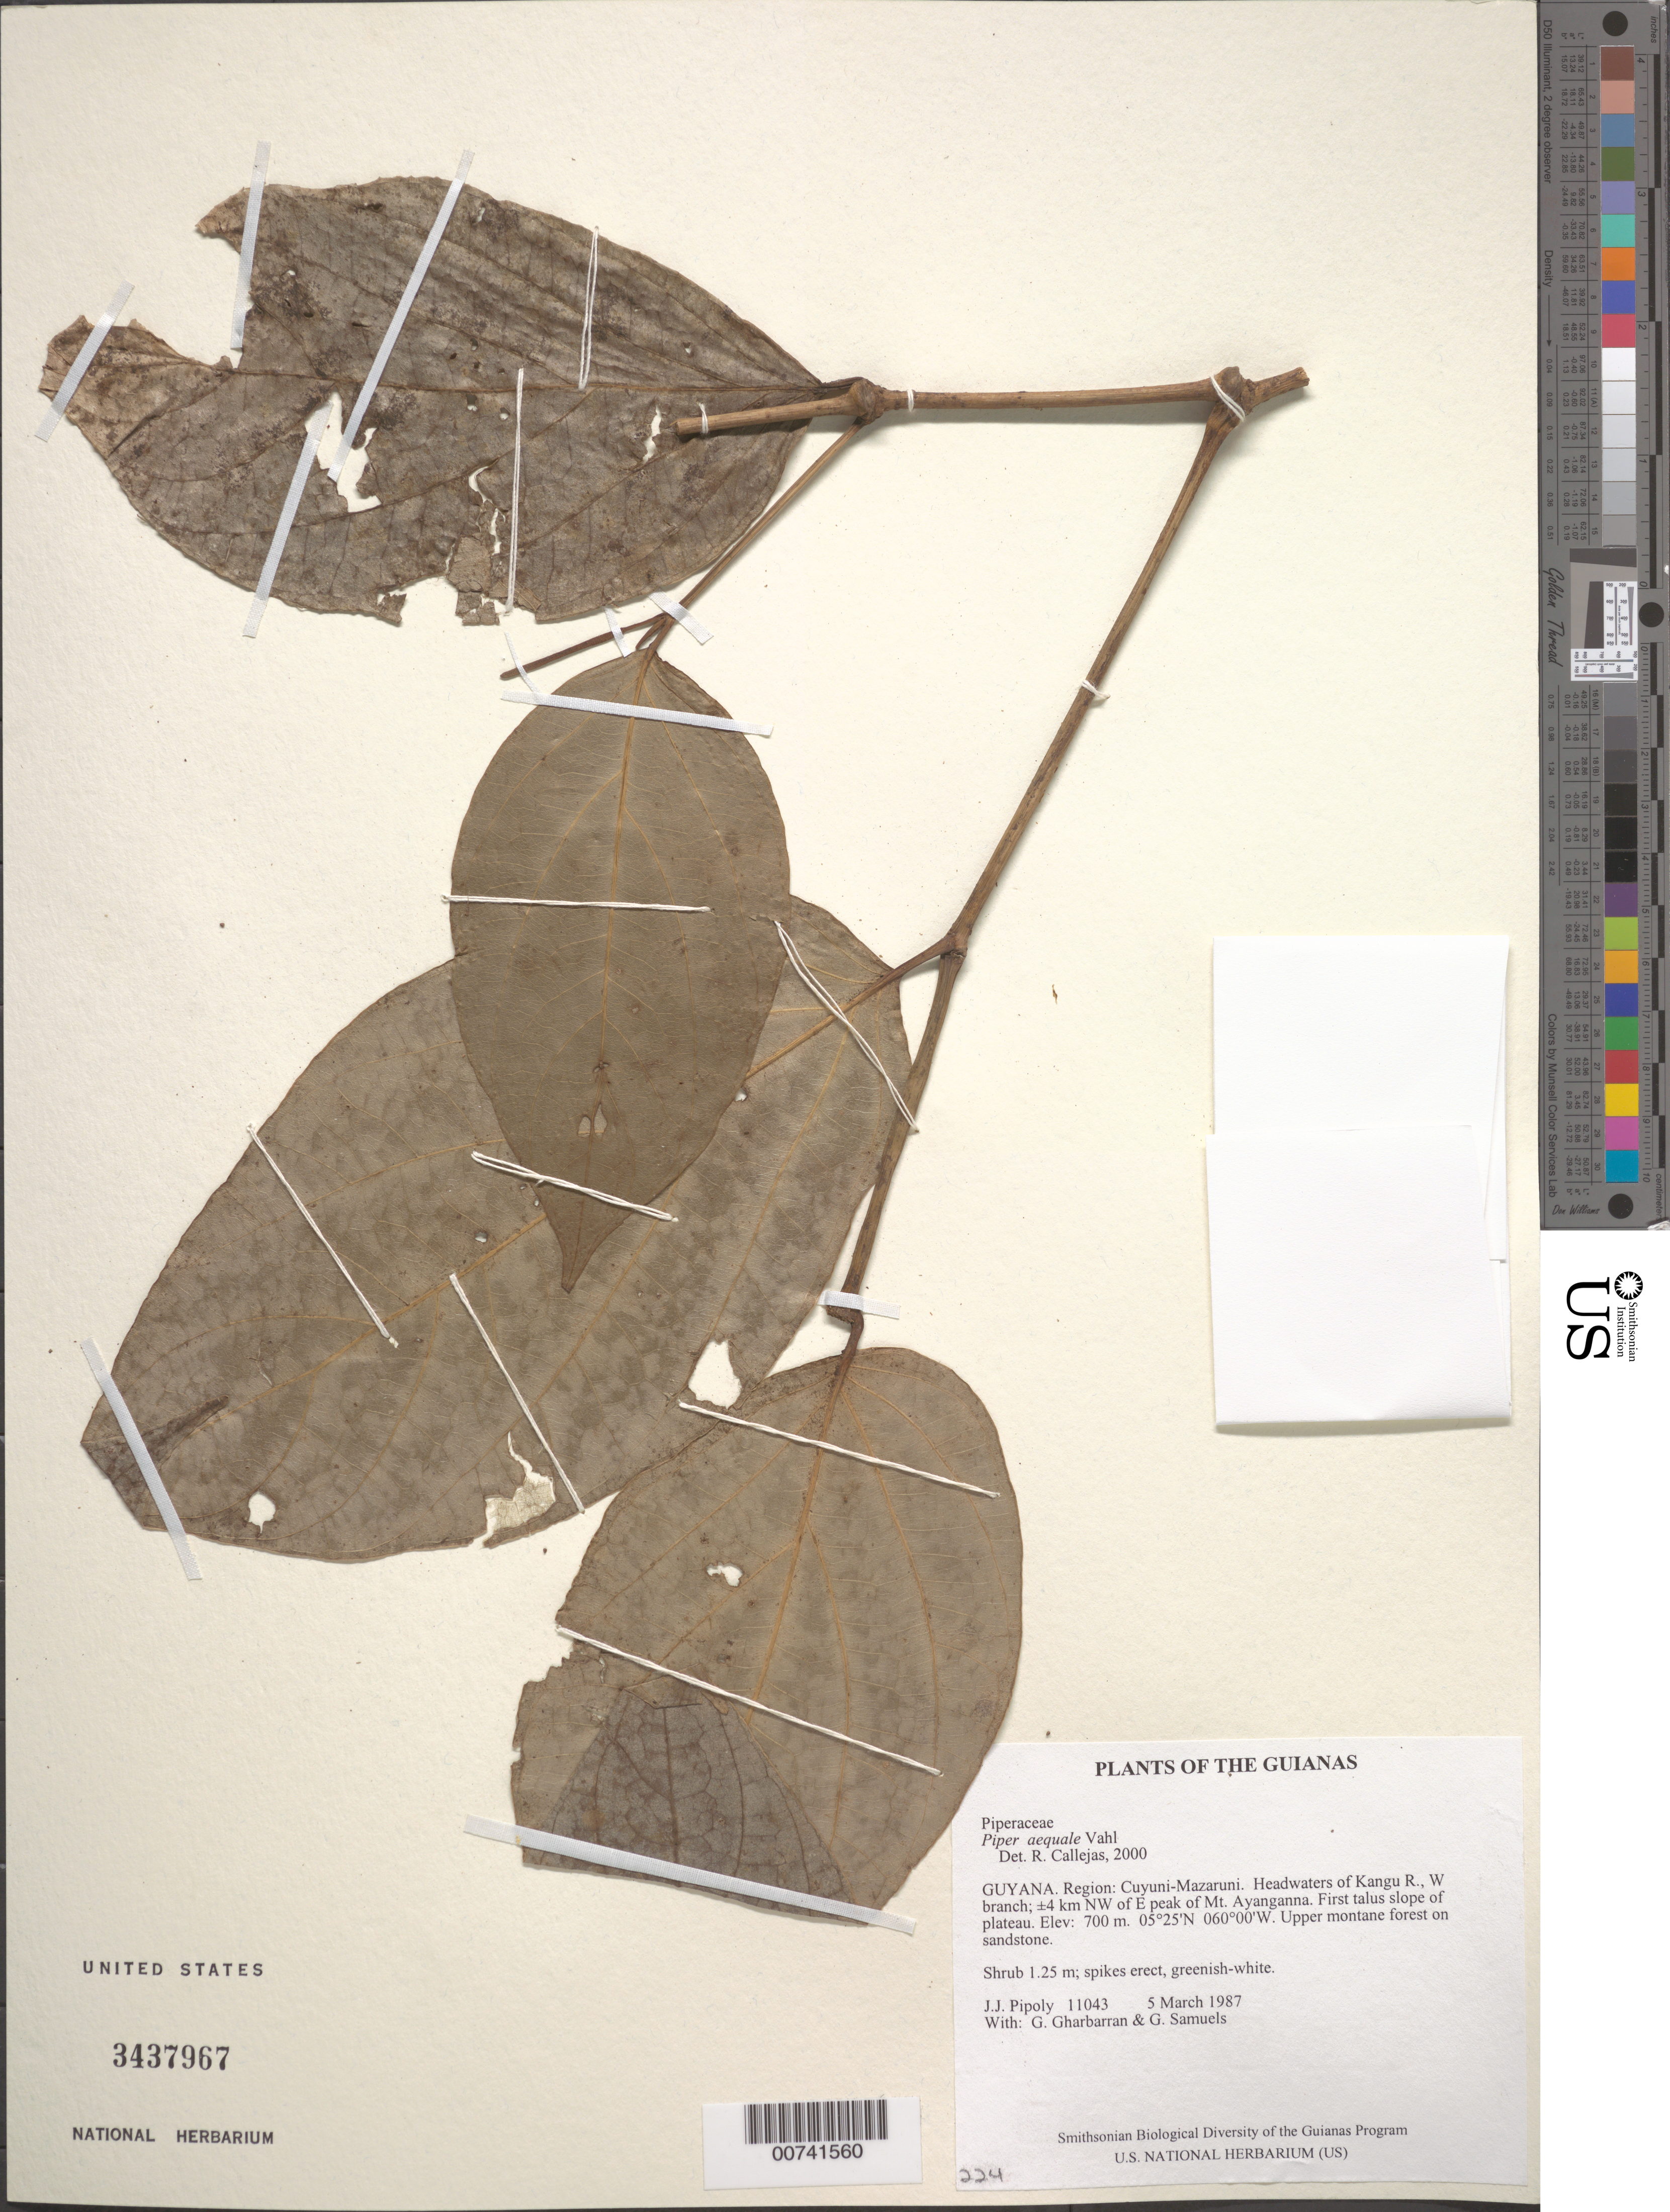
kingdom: Plantae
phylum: Tracheophyta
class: Magnoliopsida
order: Piperales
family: Piperaceae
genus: Piper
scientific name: Piper aequale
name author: Vahl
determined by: Callejas, Ricardo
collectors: J. J. Pipoly, G. Gharbarran & G. Samuels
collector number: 11043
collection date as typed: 5 March 1987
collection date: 1987-03-05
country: Guyana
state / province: Cuyuni-Mazaruni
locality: Headwaters of Kangu R., W branch; ±4 km NW of E peak of Mt. Ayanganna. First talus slope of plateau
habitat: Upper montane forest on sandstone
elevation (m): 700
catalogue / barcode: US 3437967